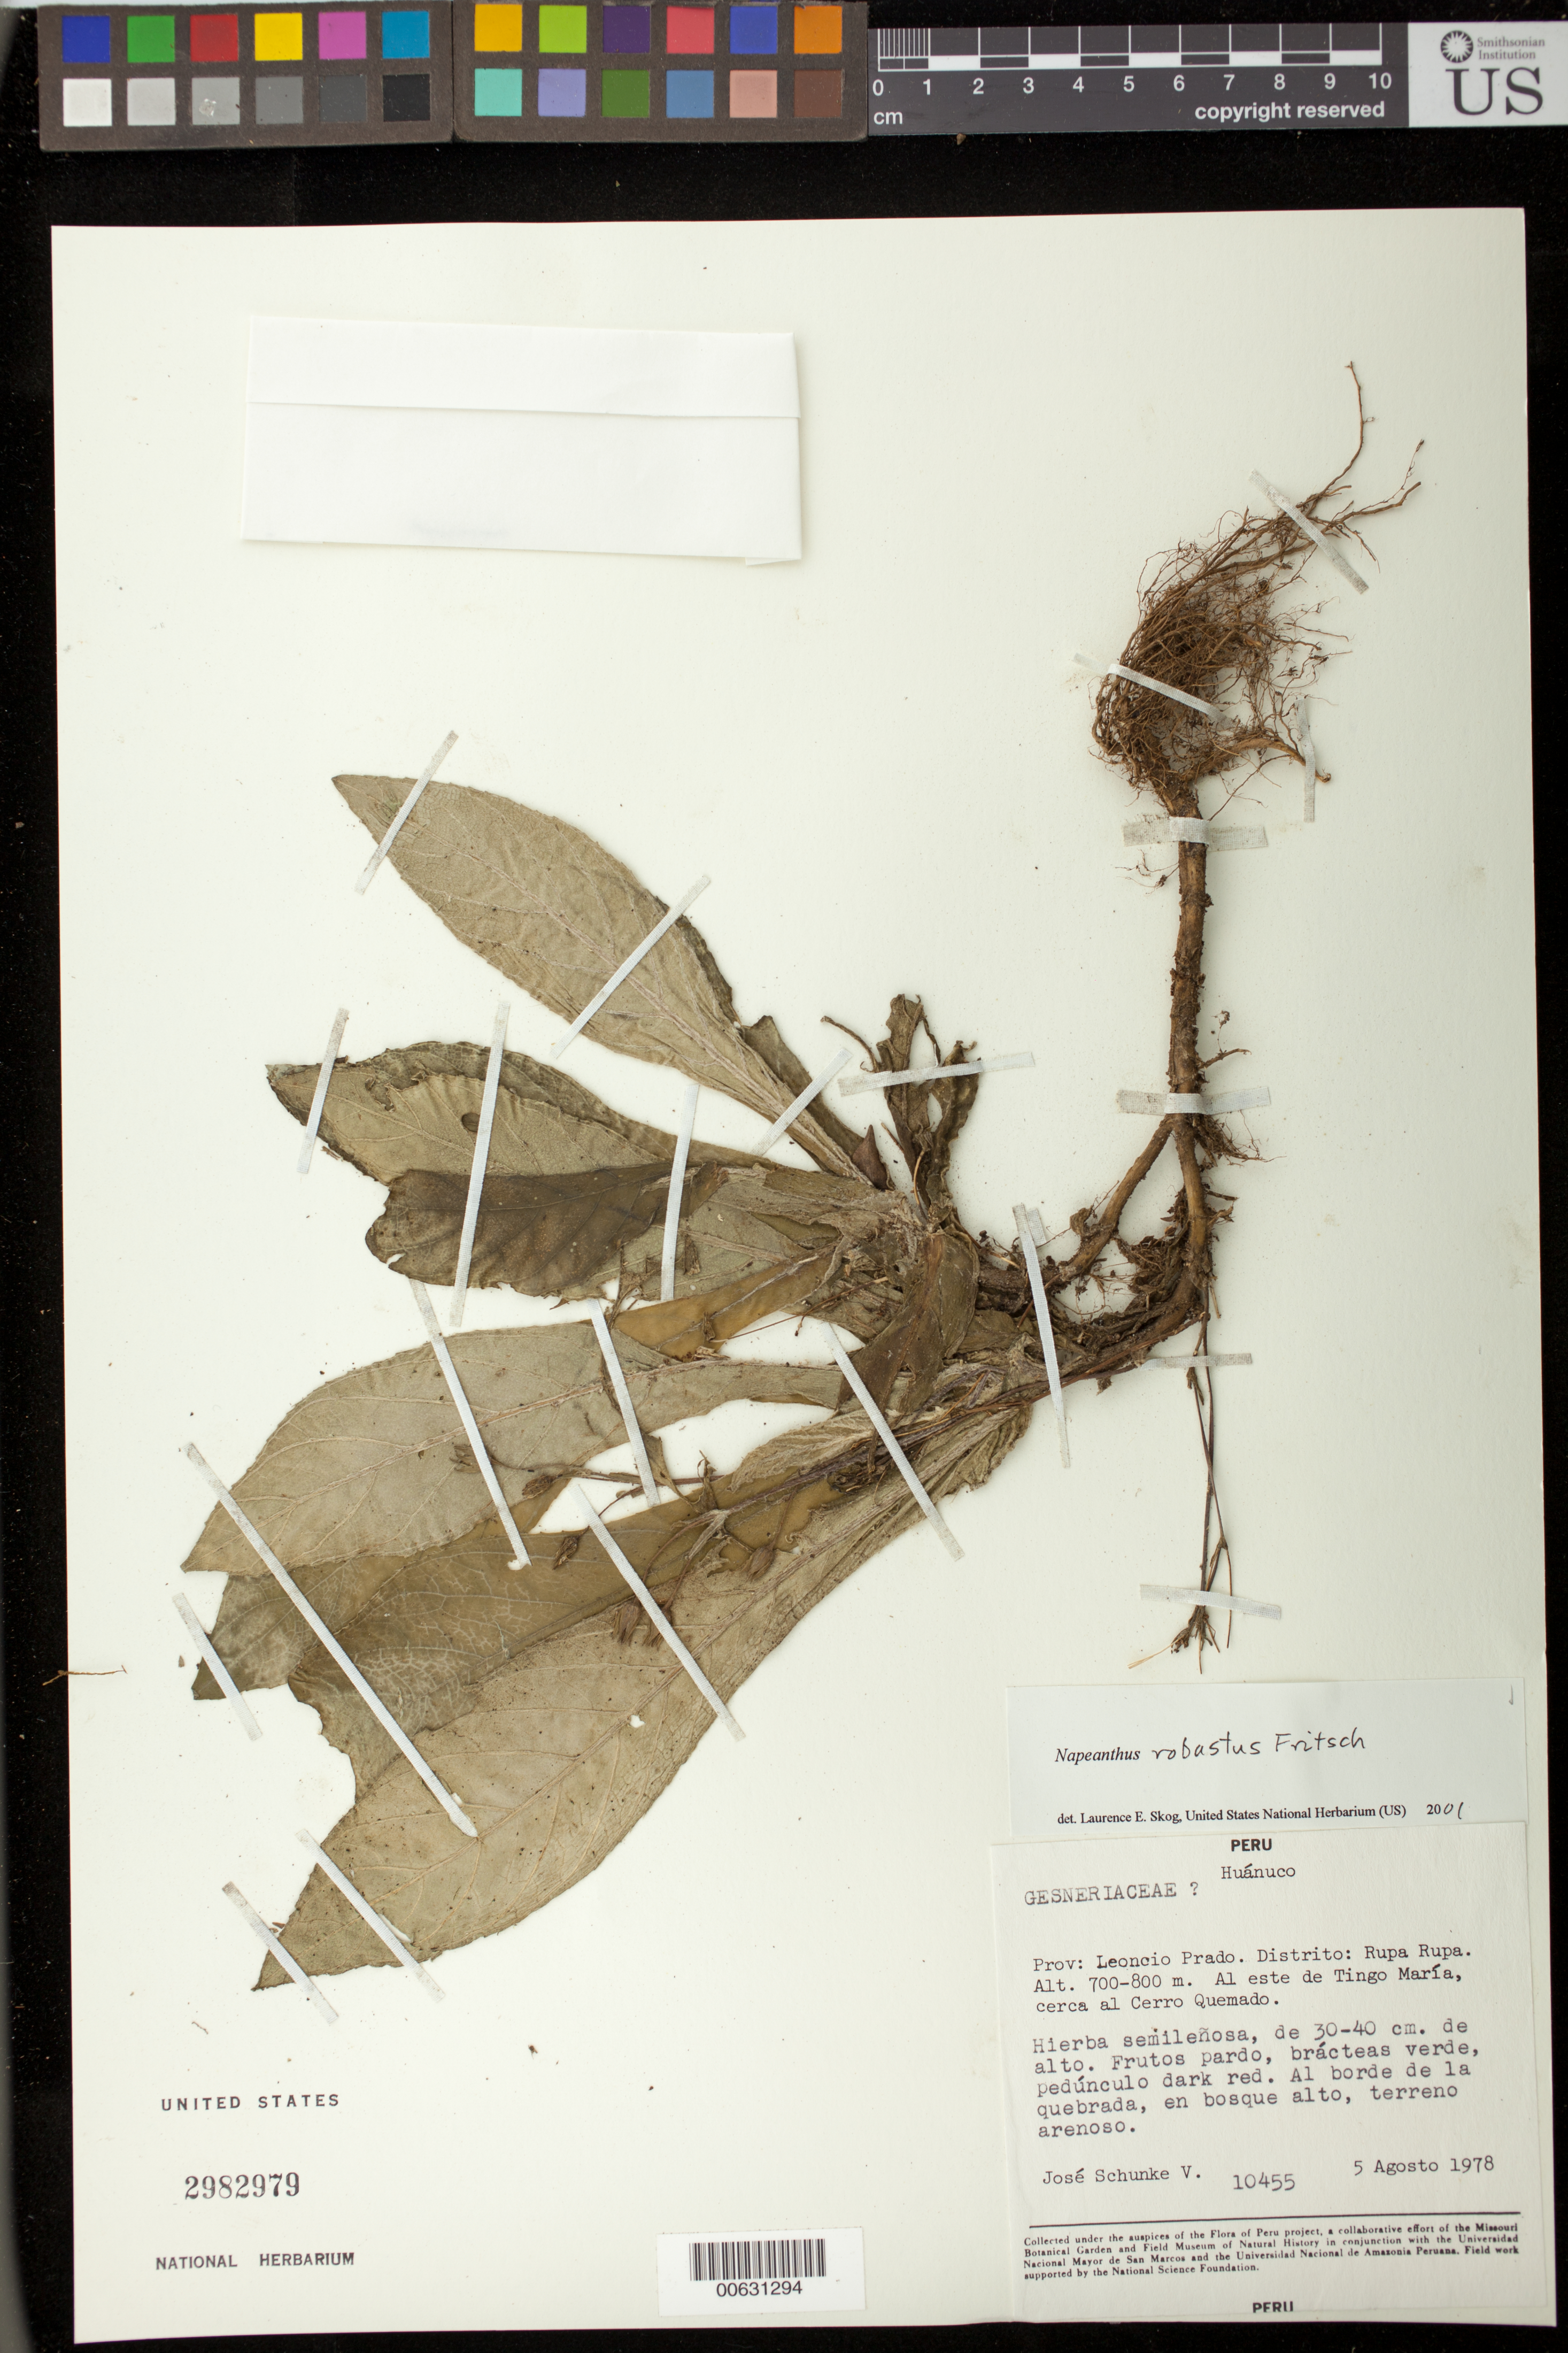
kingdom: Plantae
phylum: Tracheophyta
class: Magnoliopsida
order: Lamiales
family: Gesneriaceae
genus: Napeanthus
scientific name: Napeanthus robustus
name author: Fritsch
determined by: Skog, Laurence E.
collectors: J. Schunke Vigo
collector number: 10455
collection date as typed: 05 Aug 1978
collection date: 1978-08-05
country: Peru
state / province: Huánuco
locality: Prov. Leoncio Prado, Dtto. Rupa Rupa, al este de Tingo María, cerca al Cerro Quemado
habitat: Al borde de la quebrada, en bosque alto, terreno arenoso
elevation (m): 700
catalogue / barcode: US 2982979